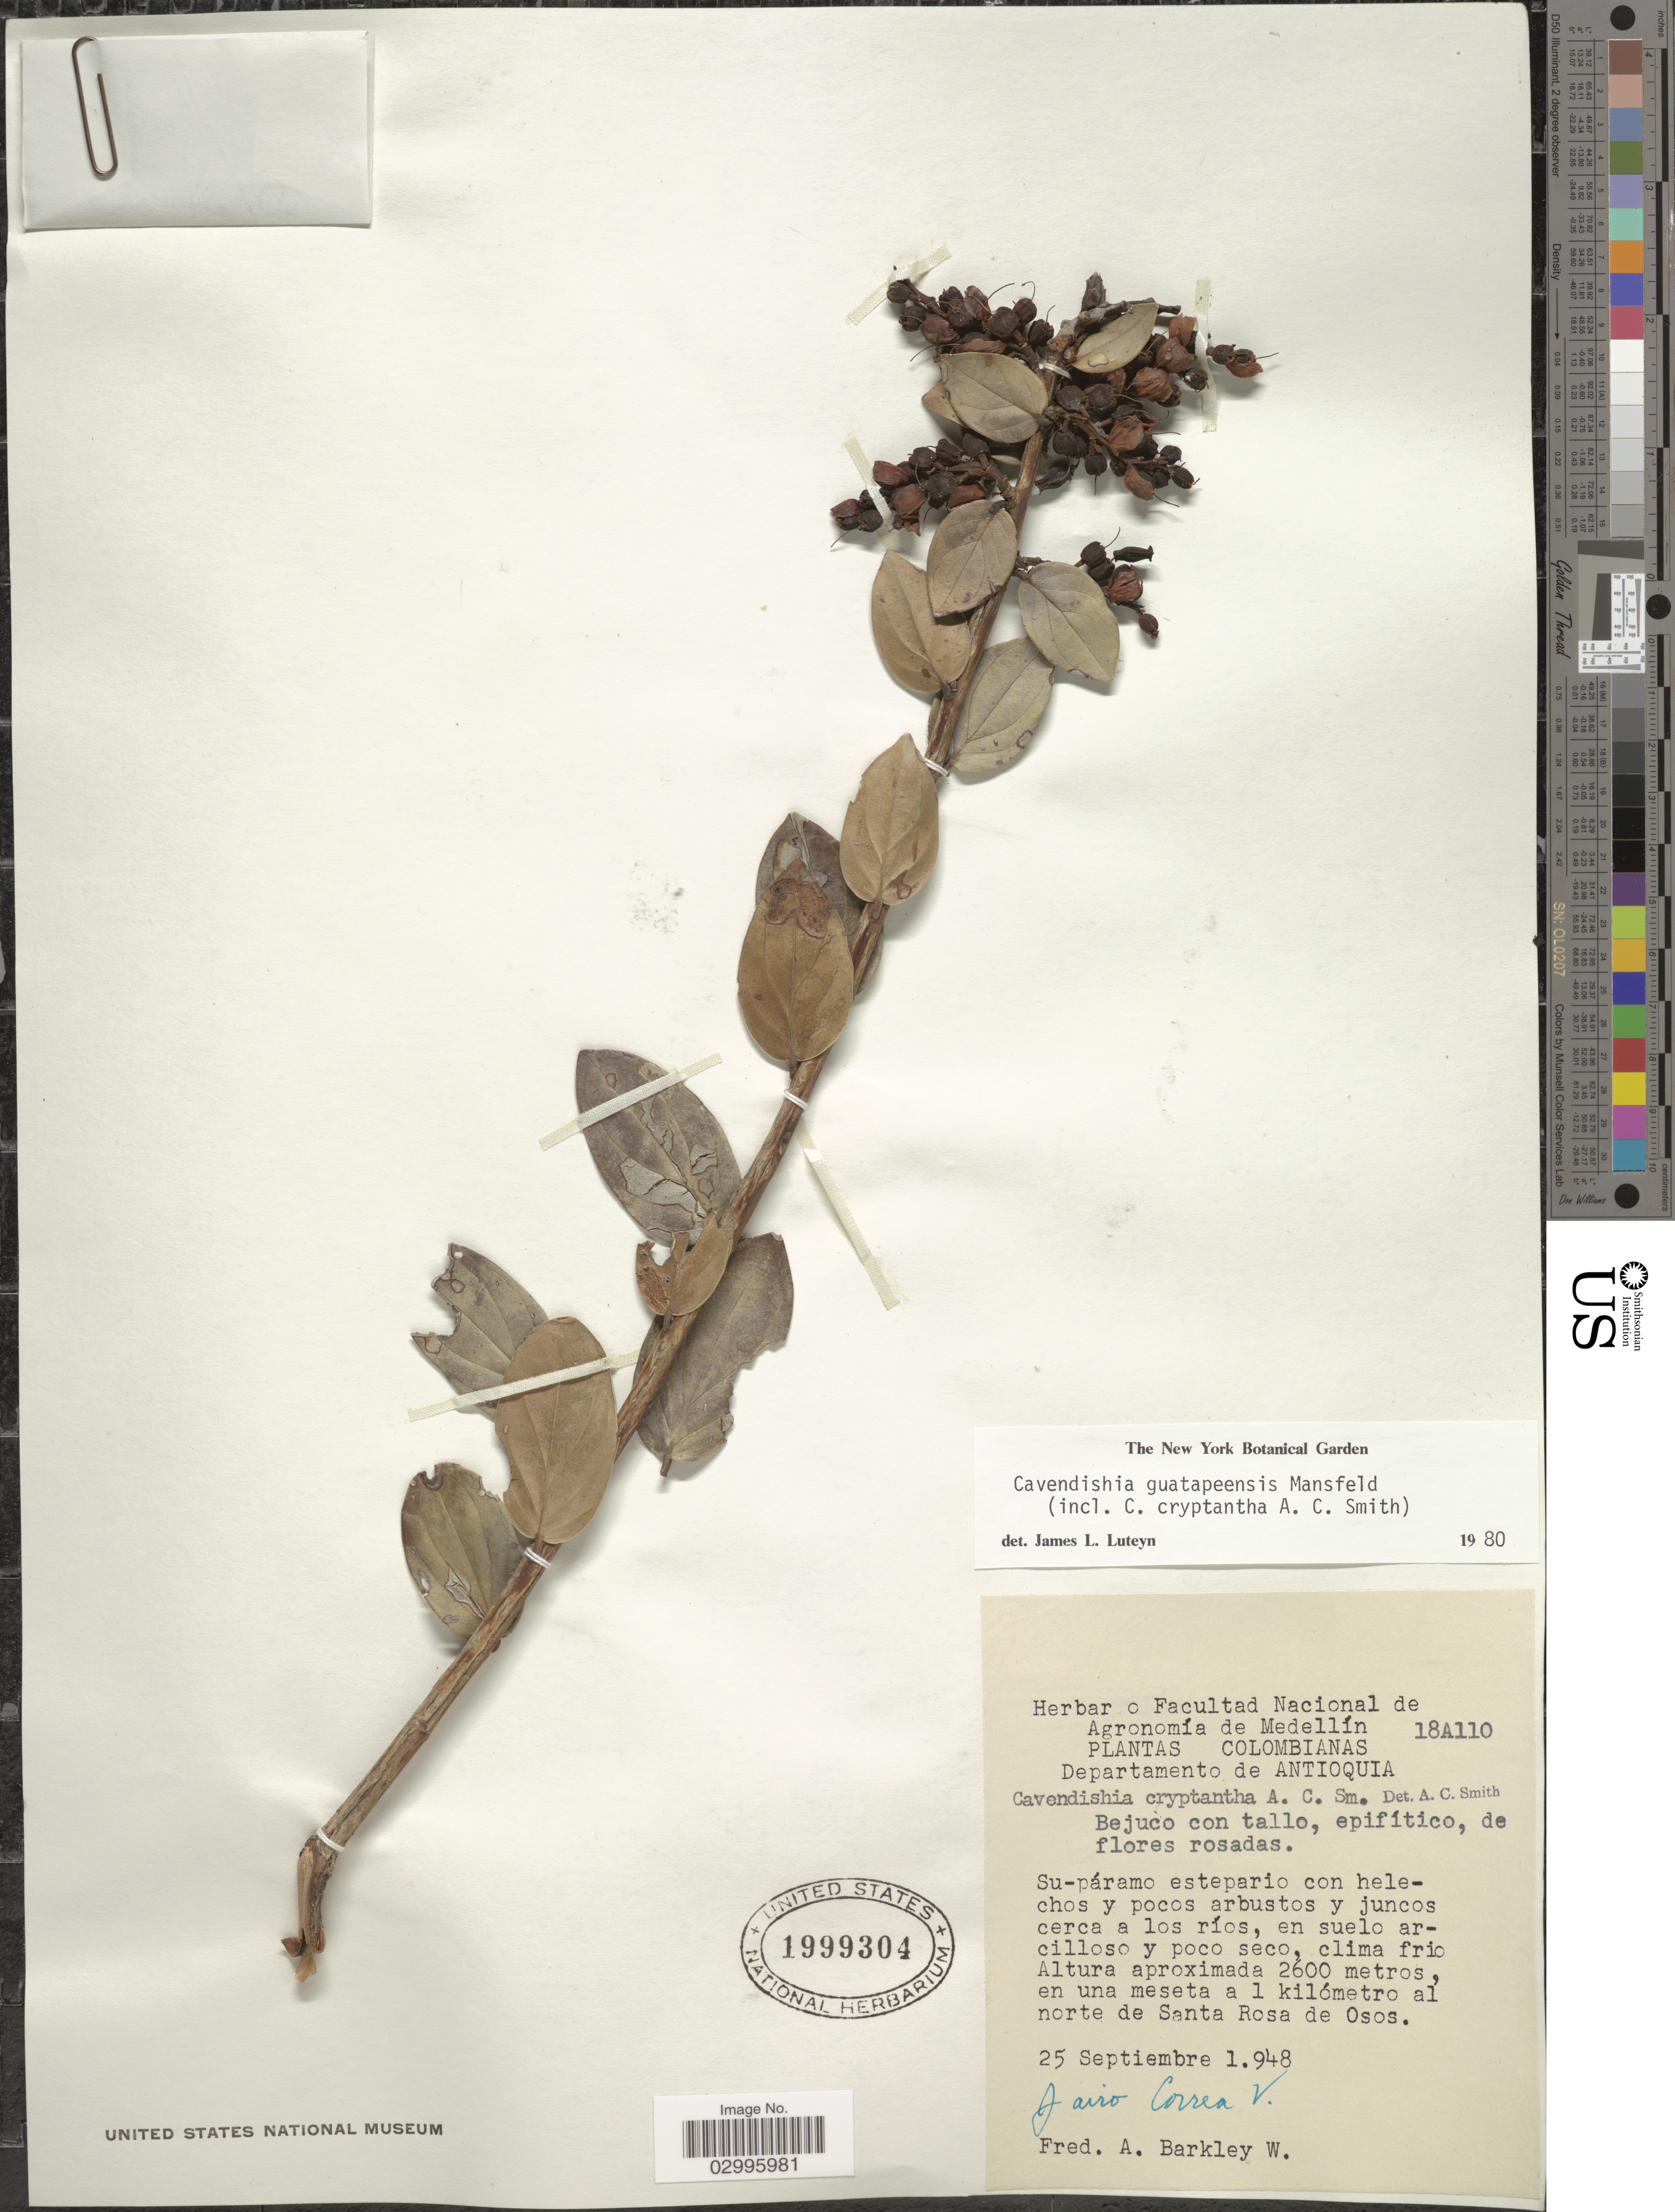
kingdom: Plantae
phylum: Tracheophyta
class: Magnoliopsida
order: Ericales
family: Ericaceae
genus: Cavendishia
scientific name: Cavendishia guatapeensis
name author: Mansf.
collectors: J. Correa V. & F. Barkley W.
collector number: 18A110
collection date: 1948-09-25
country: Colombia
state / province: Antioquia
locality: Departamento de Antioquia. Su-páramo estepario con helechos y pocos arbustos y juncos cerca a los ríos, en suelo arcilloso y poco seco, clima frio, en una meseta a 1 kilómetro al norte de Santa Rosa de Osos.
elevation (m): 2600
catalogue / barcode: US 1999304